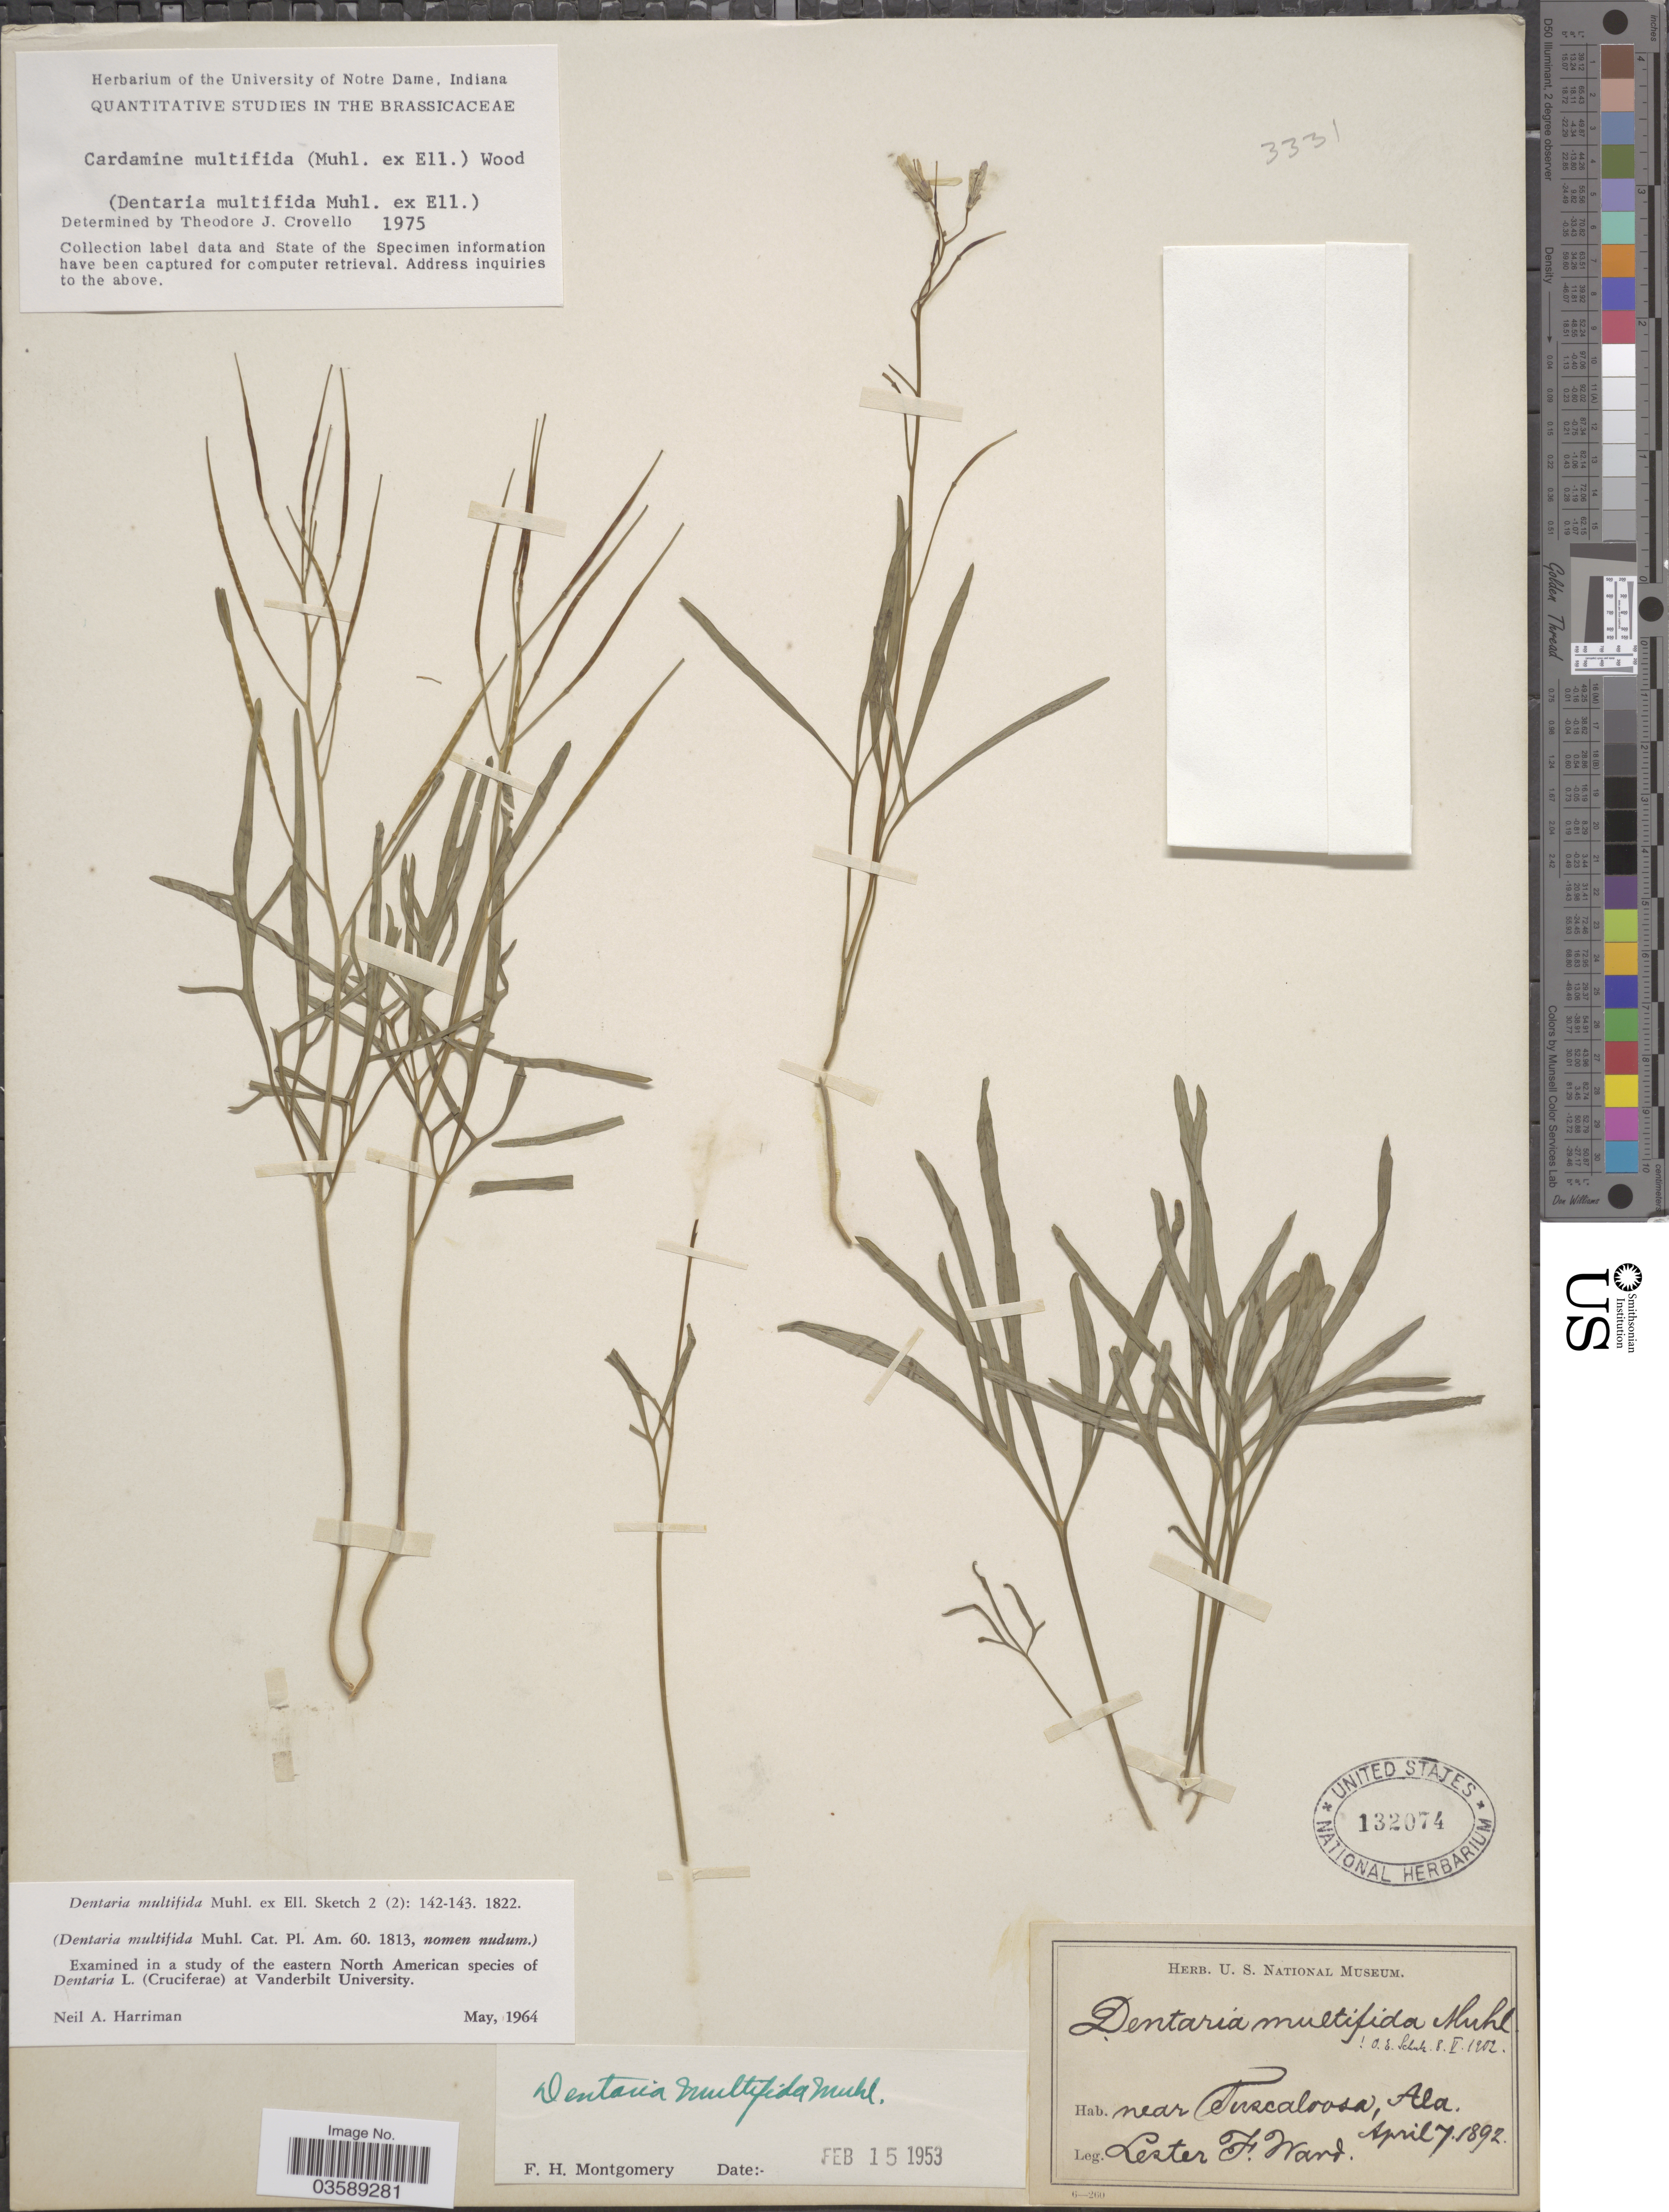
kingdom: Plantae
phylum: Tracheophyta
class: Magnoliopsida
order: Brassicales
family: Brassicaceae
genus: Cardamine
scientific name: Cardamine multifolia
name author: Rydb.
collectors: L. F. Ward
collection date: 1892-04-07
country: United States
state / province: Alabama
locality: Near Tuscaloosa.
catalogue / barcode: US 132074